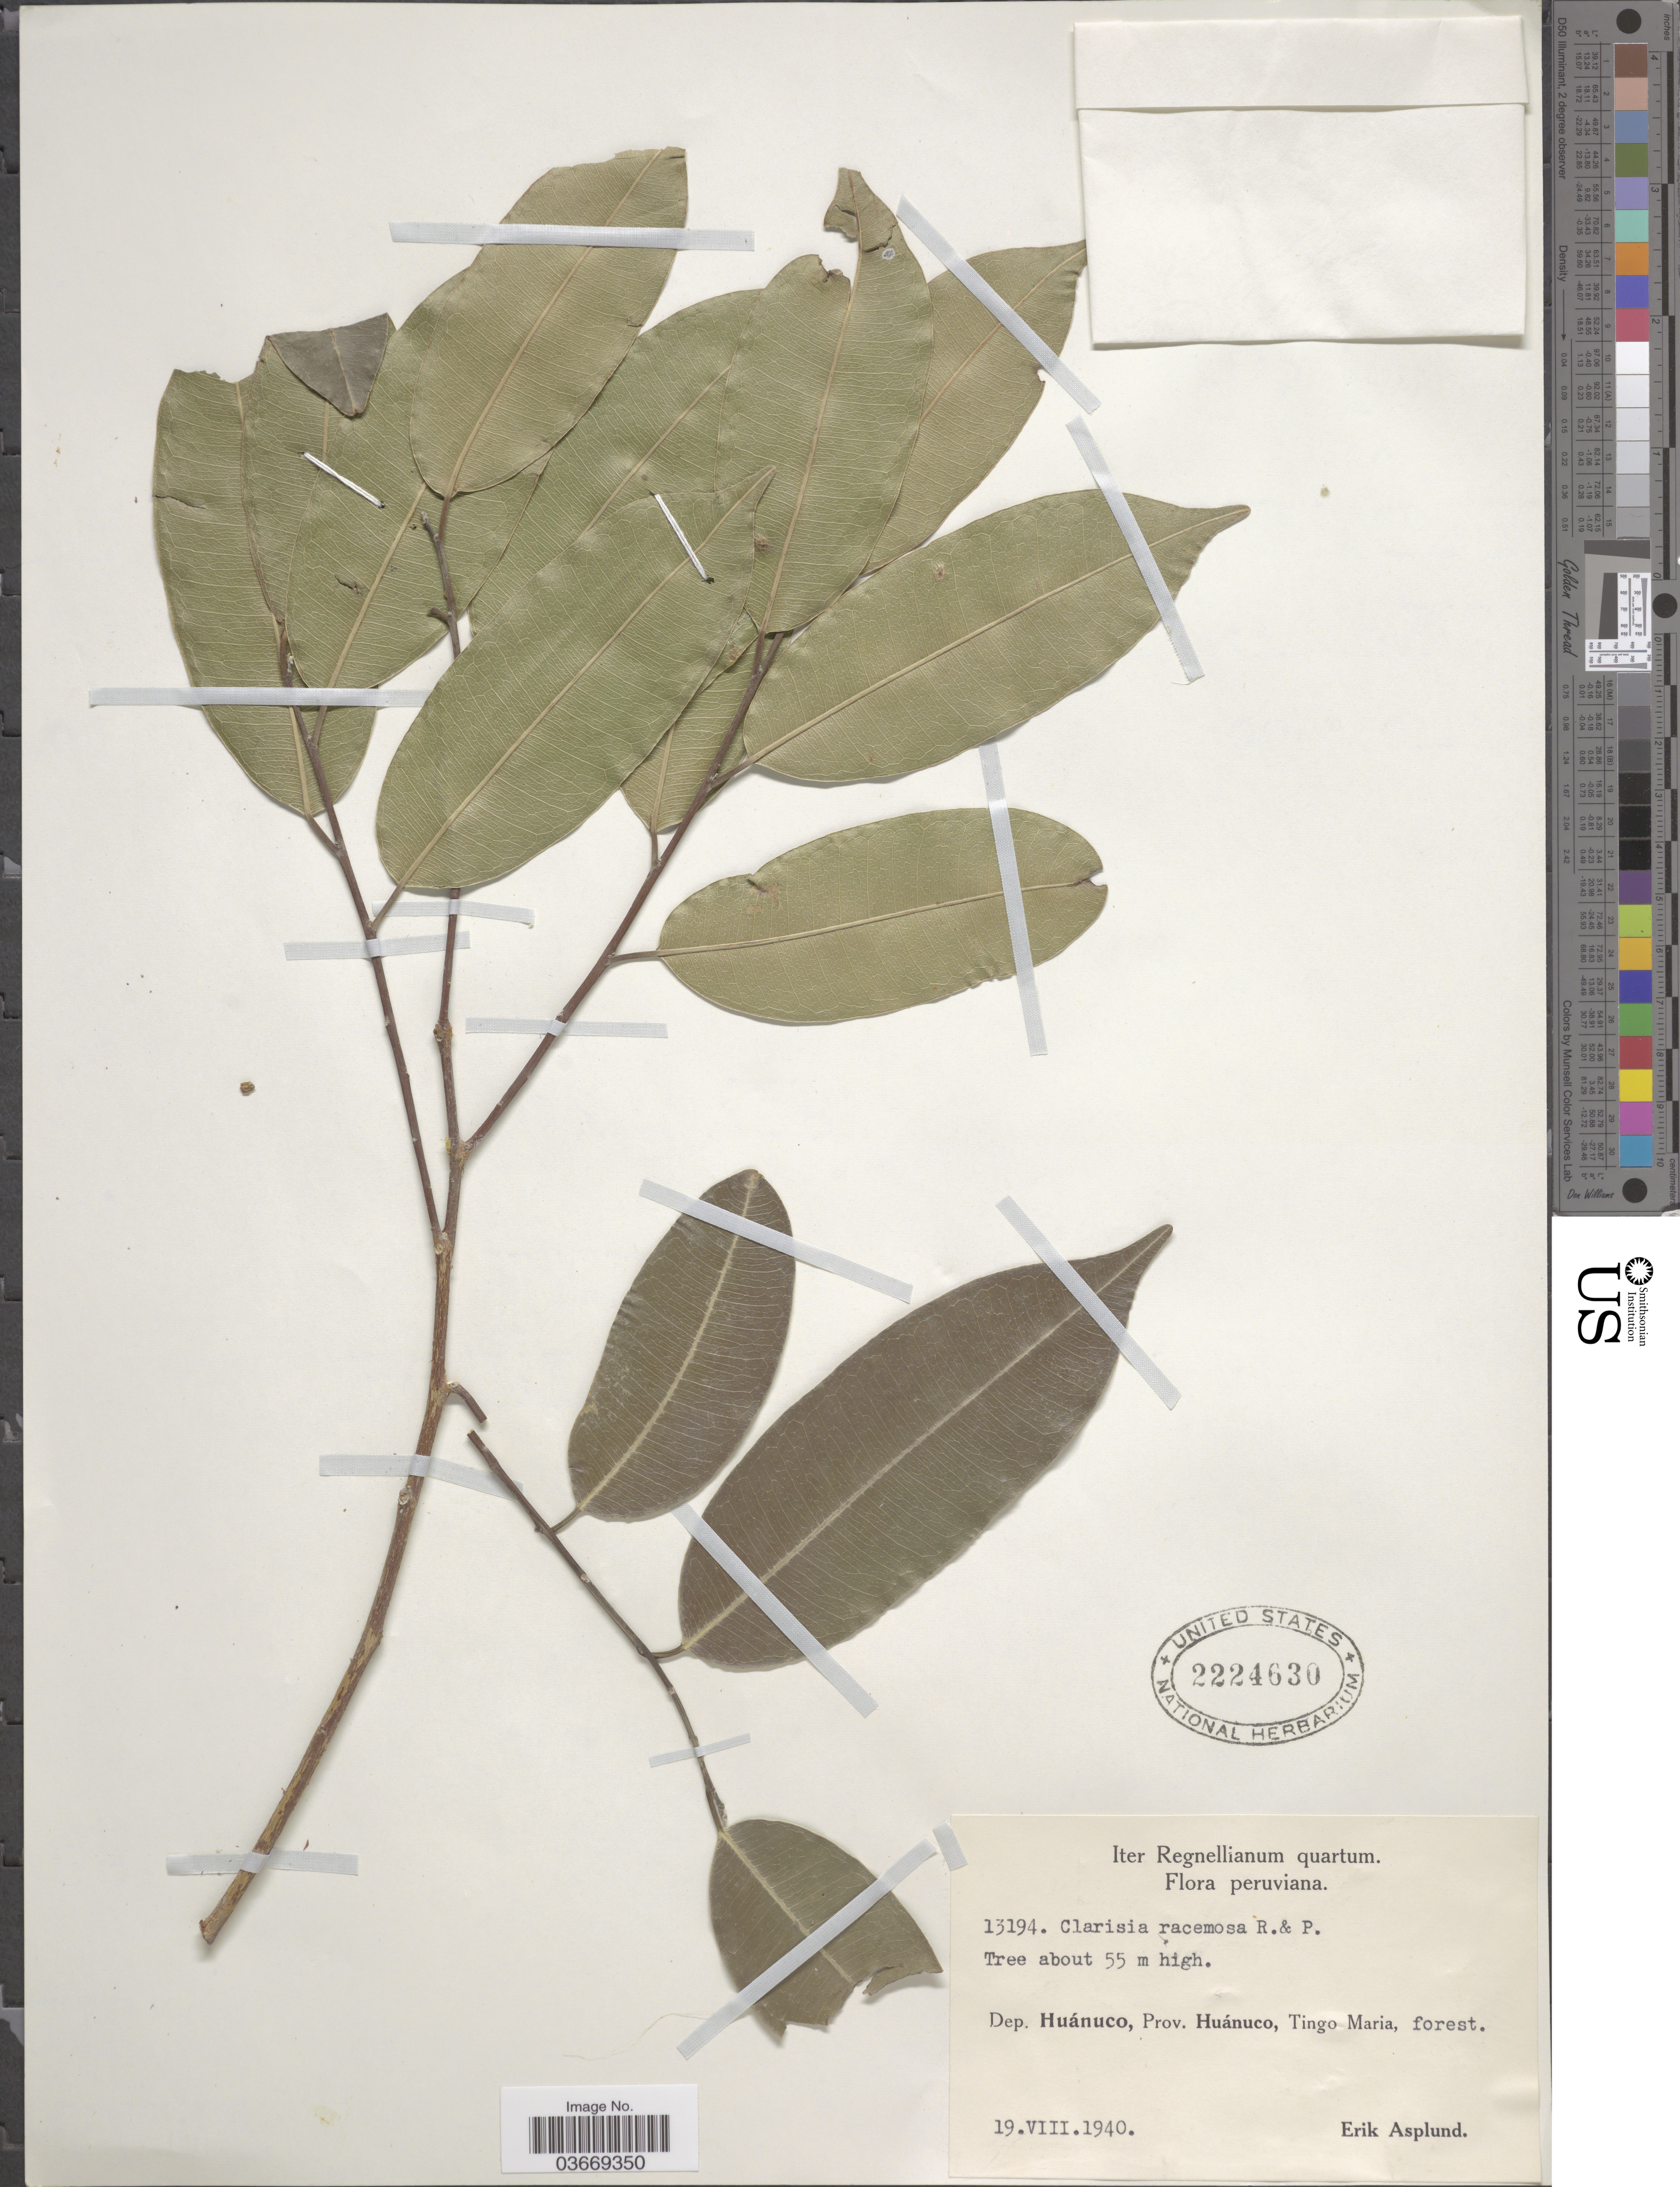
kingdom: Plantae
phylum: Tracheophyta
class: Magnoliopsida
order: Rosales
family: Moraceae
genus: Clarisia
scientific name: Clarisia racemosa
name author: Ruiz & Pav.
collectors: E. Asplund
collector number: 13194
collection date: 1940-08-19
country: Peru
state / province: Huánuco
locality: Dep. Huánuco, Tingo Maria.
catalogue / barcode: US 2224630